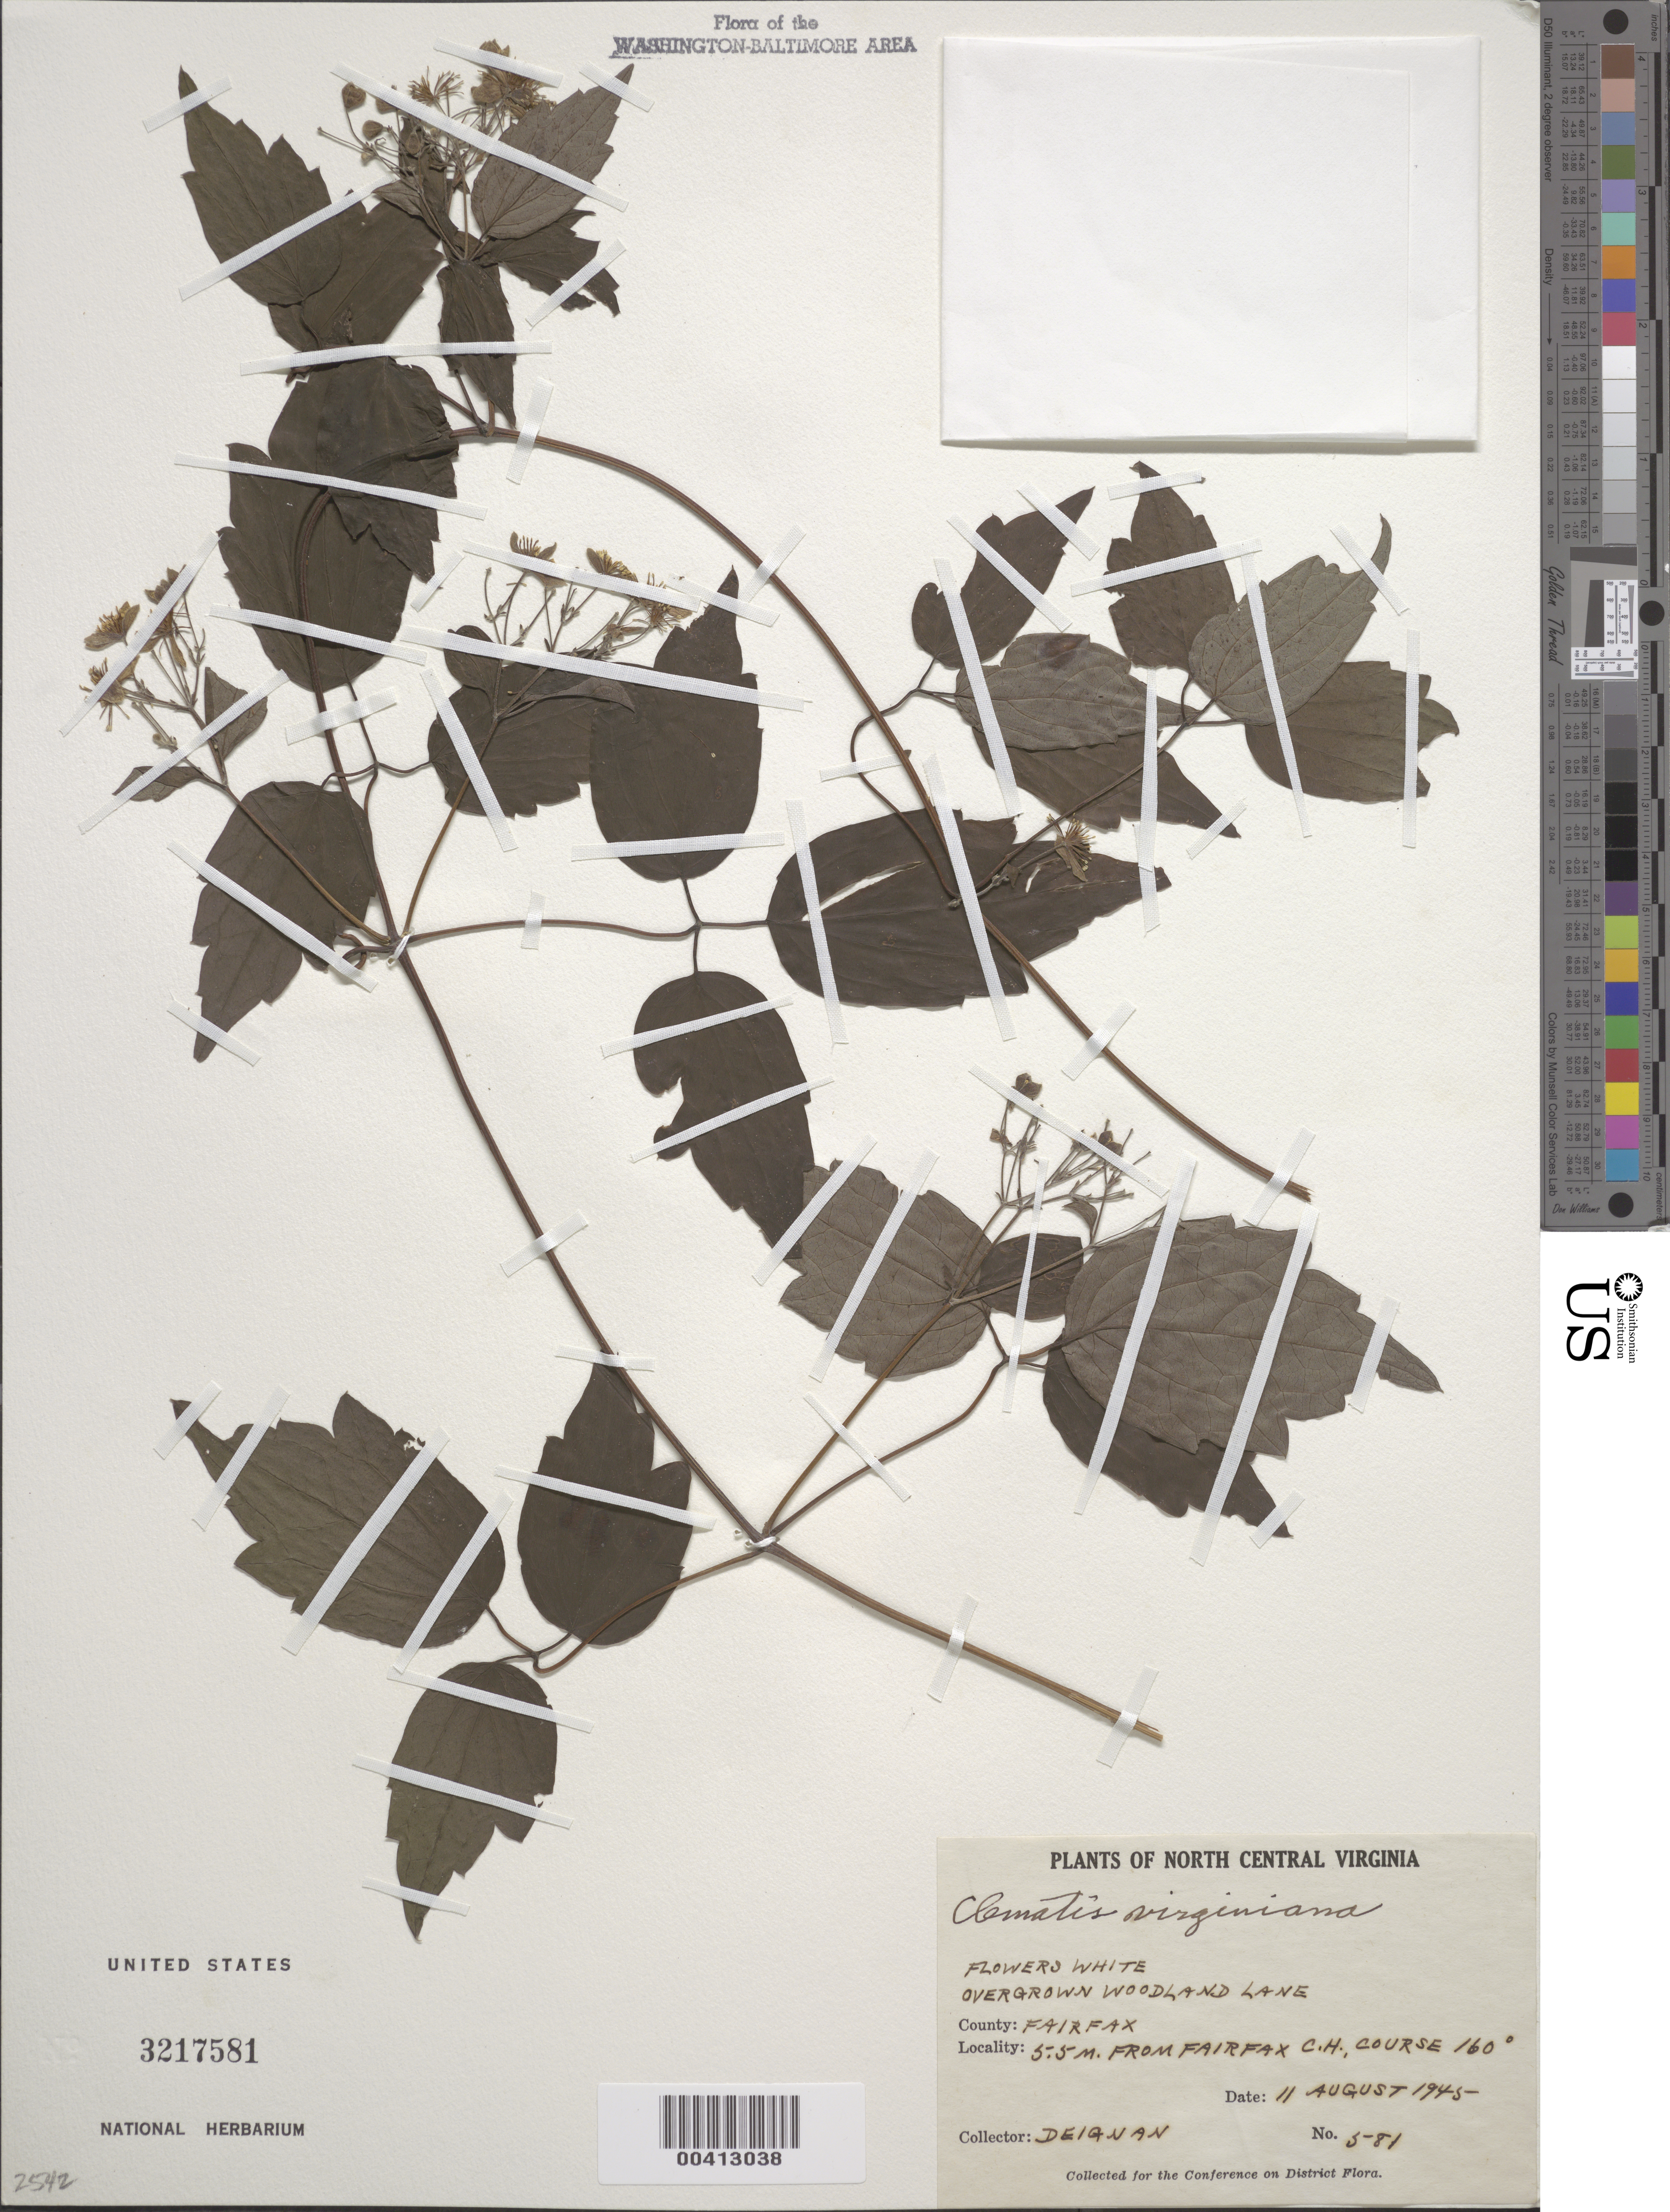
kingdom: Plantae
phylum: Tracheophyta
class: Magnoliopsida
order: Ranunculales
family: Ranunculaceae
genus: Clematis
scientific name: Clematis virginiana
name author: L.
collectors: H. Deignan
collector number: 581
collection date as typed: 11 Aug 1945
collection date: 1945-08-11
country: United States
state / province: Virginia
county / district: Fairfax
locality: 5.5 miles from Fairfax County Courthouse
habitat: Overgrown woodland lane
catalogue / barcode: US 3217581